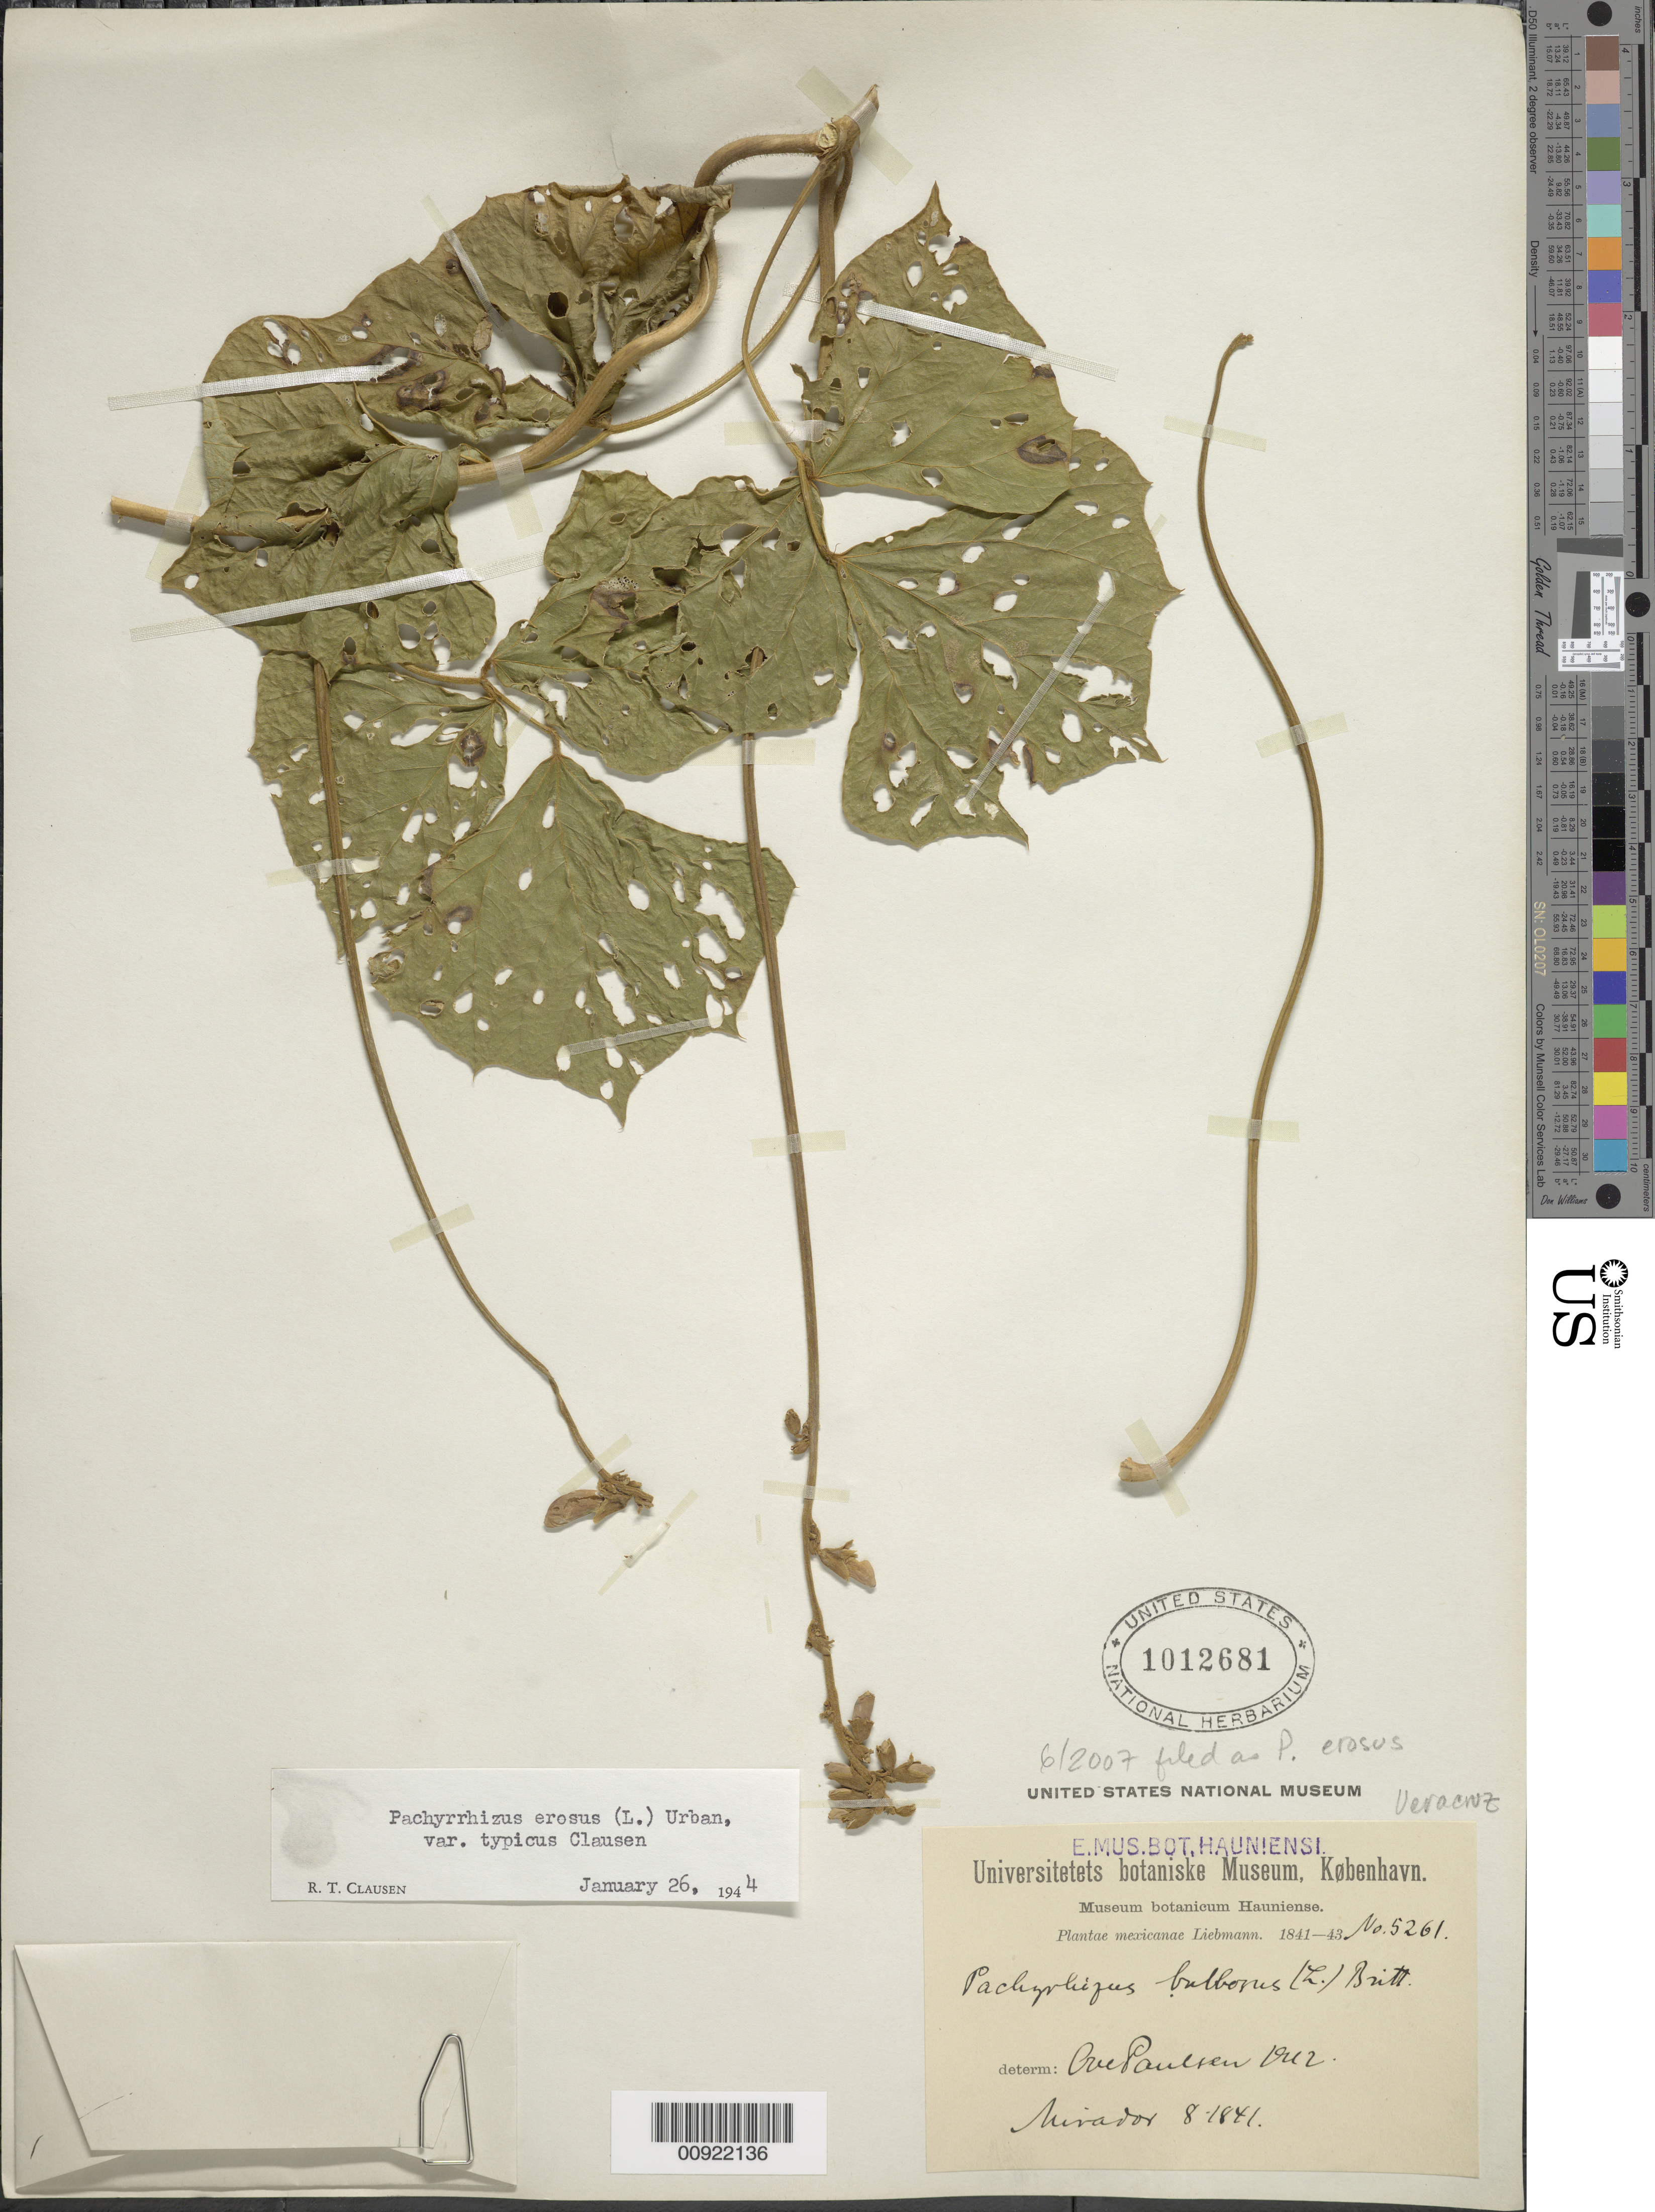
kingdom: Plantae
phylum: Tracheophyta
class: Magnoliopsida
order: Fabales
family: Fabaceae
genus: Pachyrhizus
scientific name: Pachyrhizus erosus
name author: (L.) Urb.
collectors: F. M. Liebmann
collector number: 5261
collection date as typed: Aug 1841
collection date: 1841-08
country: Mexico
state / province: Veracruz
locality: Mirador.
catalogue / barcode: US 1012681